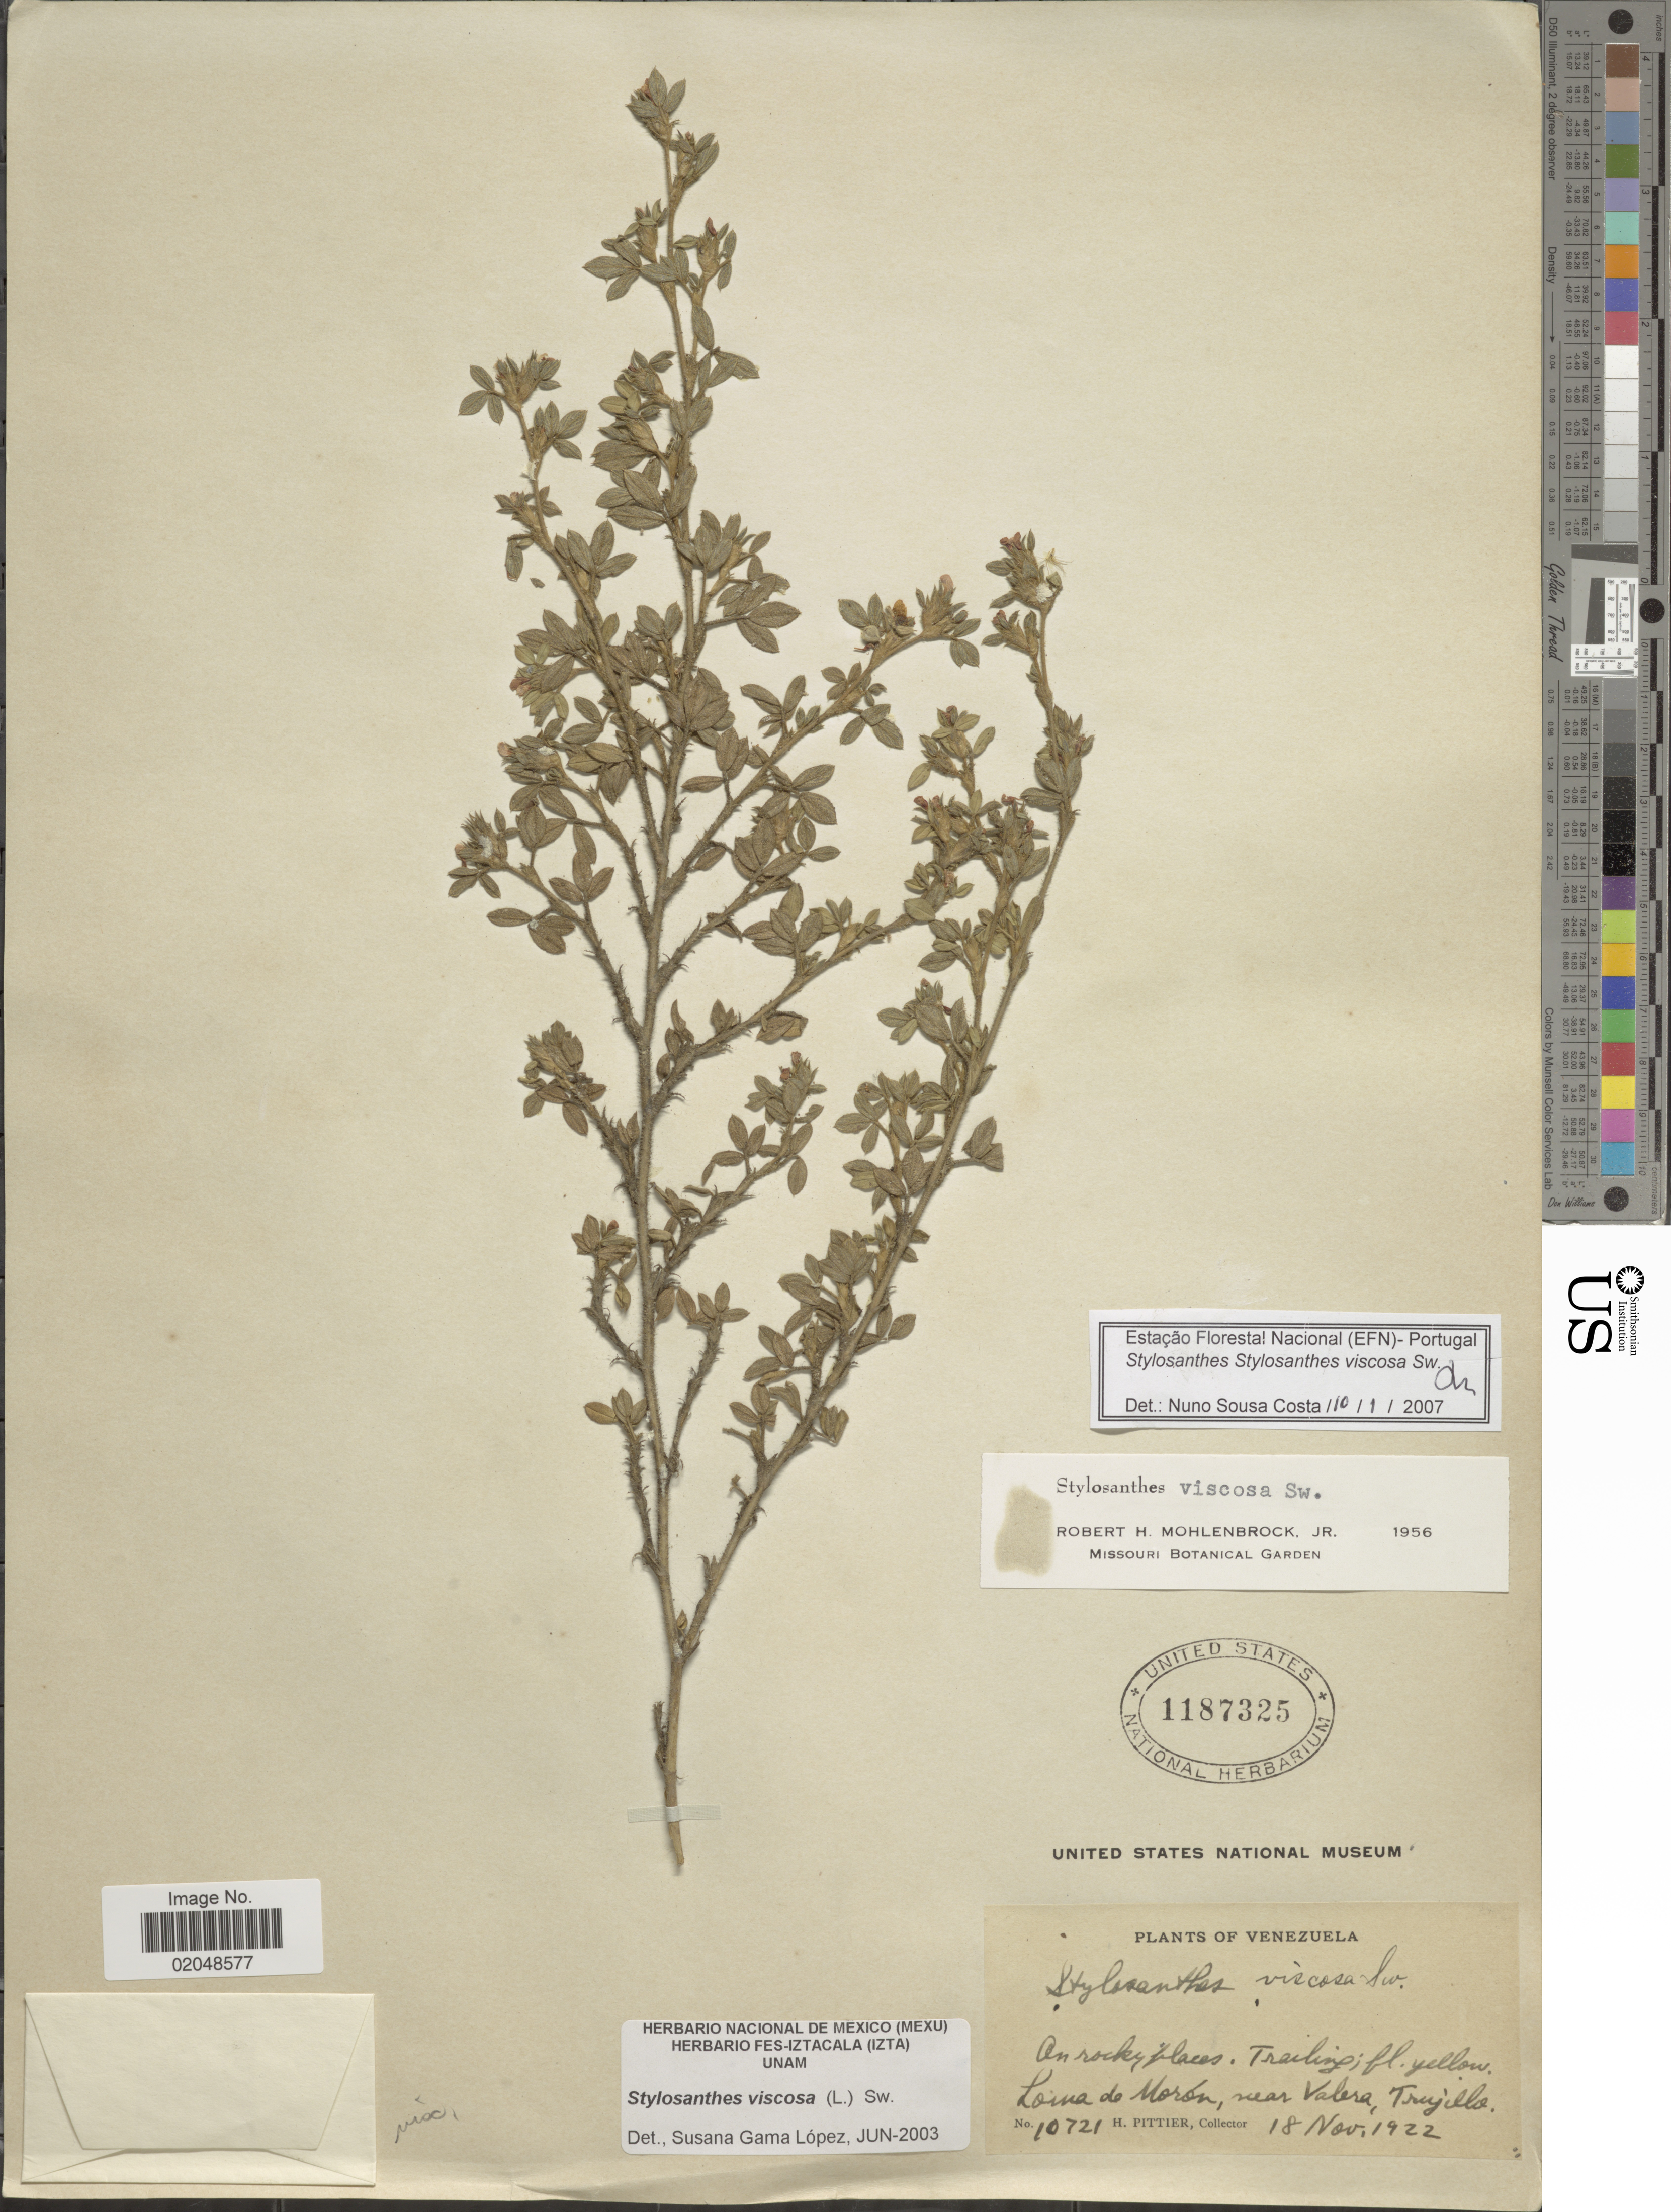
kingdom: Plantae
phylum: Tracheophyta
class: Magnoliopsida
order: Fabales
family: Fabaceae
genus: Stylosanthes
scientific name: Stylosanthes viscosa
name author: Sw.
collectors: H. F. Pittier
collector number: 10721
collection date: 1922-11-18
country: Venezuela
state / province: Trujillo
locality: Loma de Moron, near Valera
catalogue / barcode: US 1187325